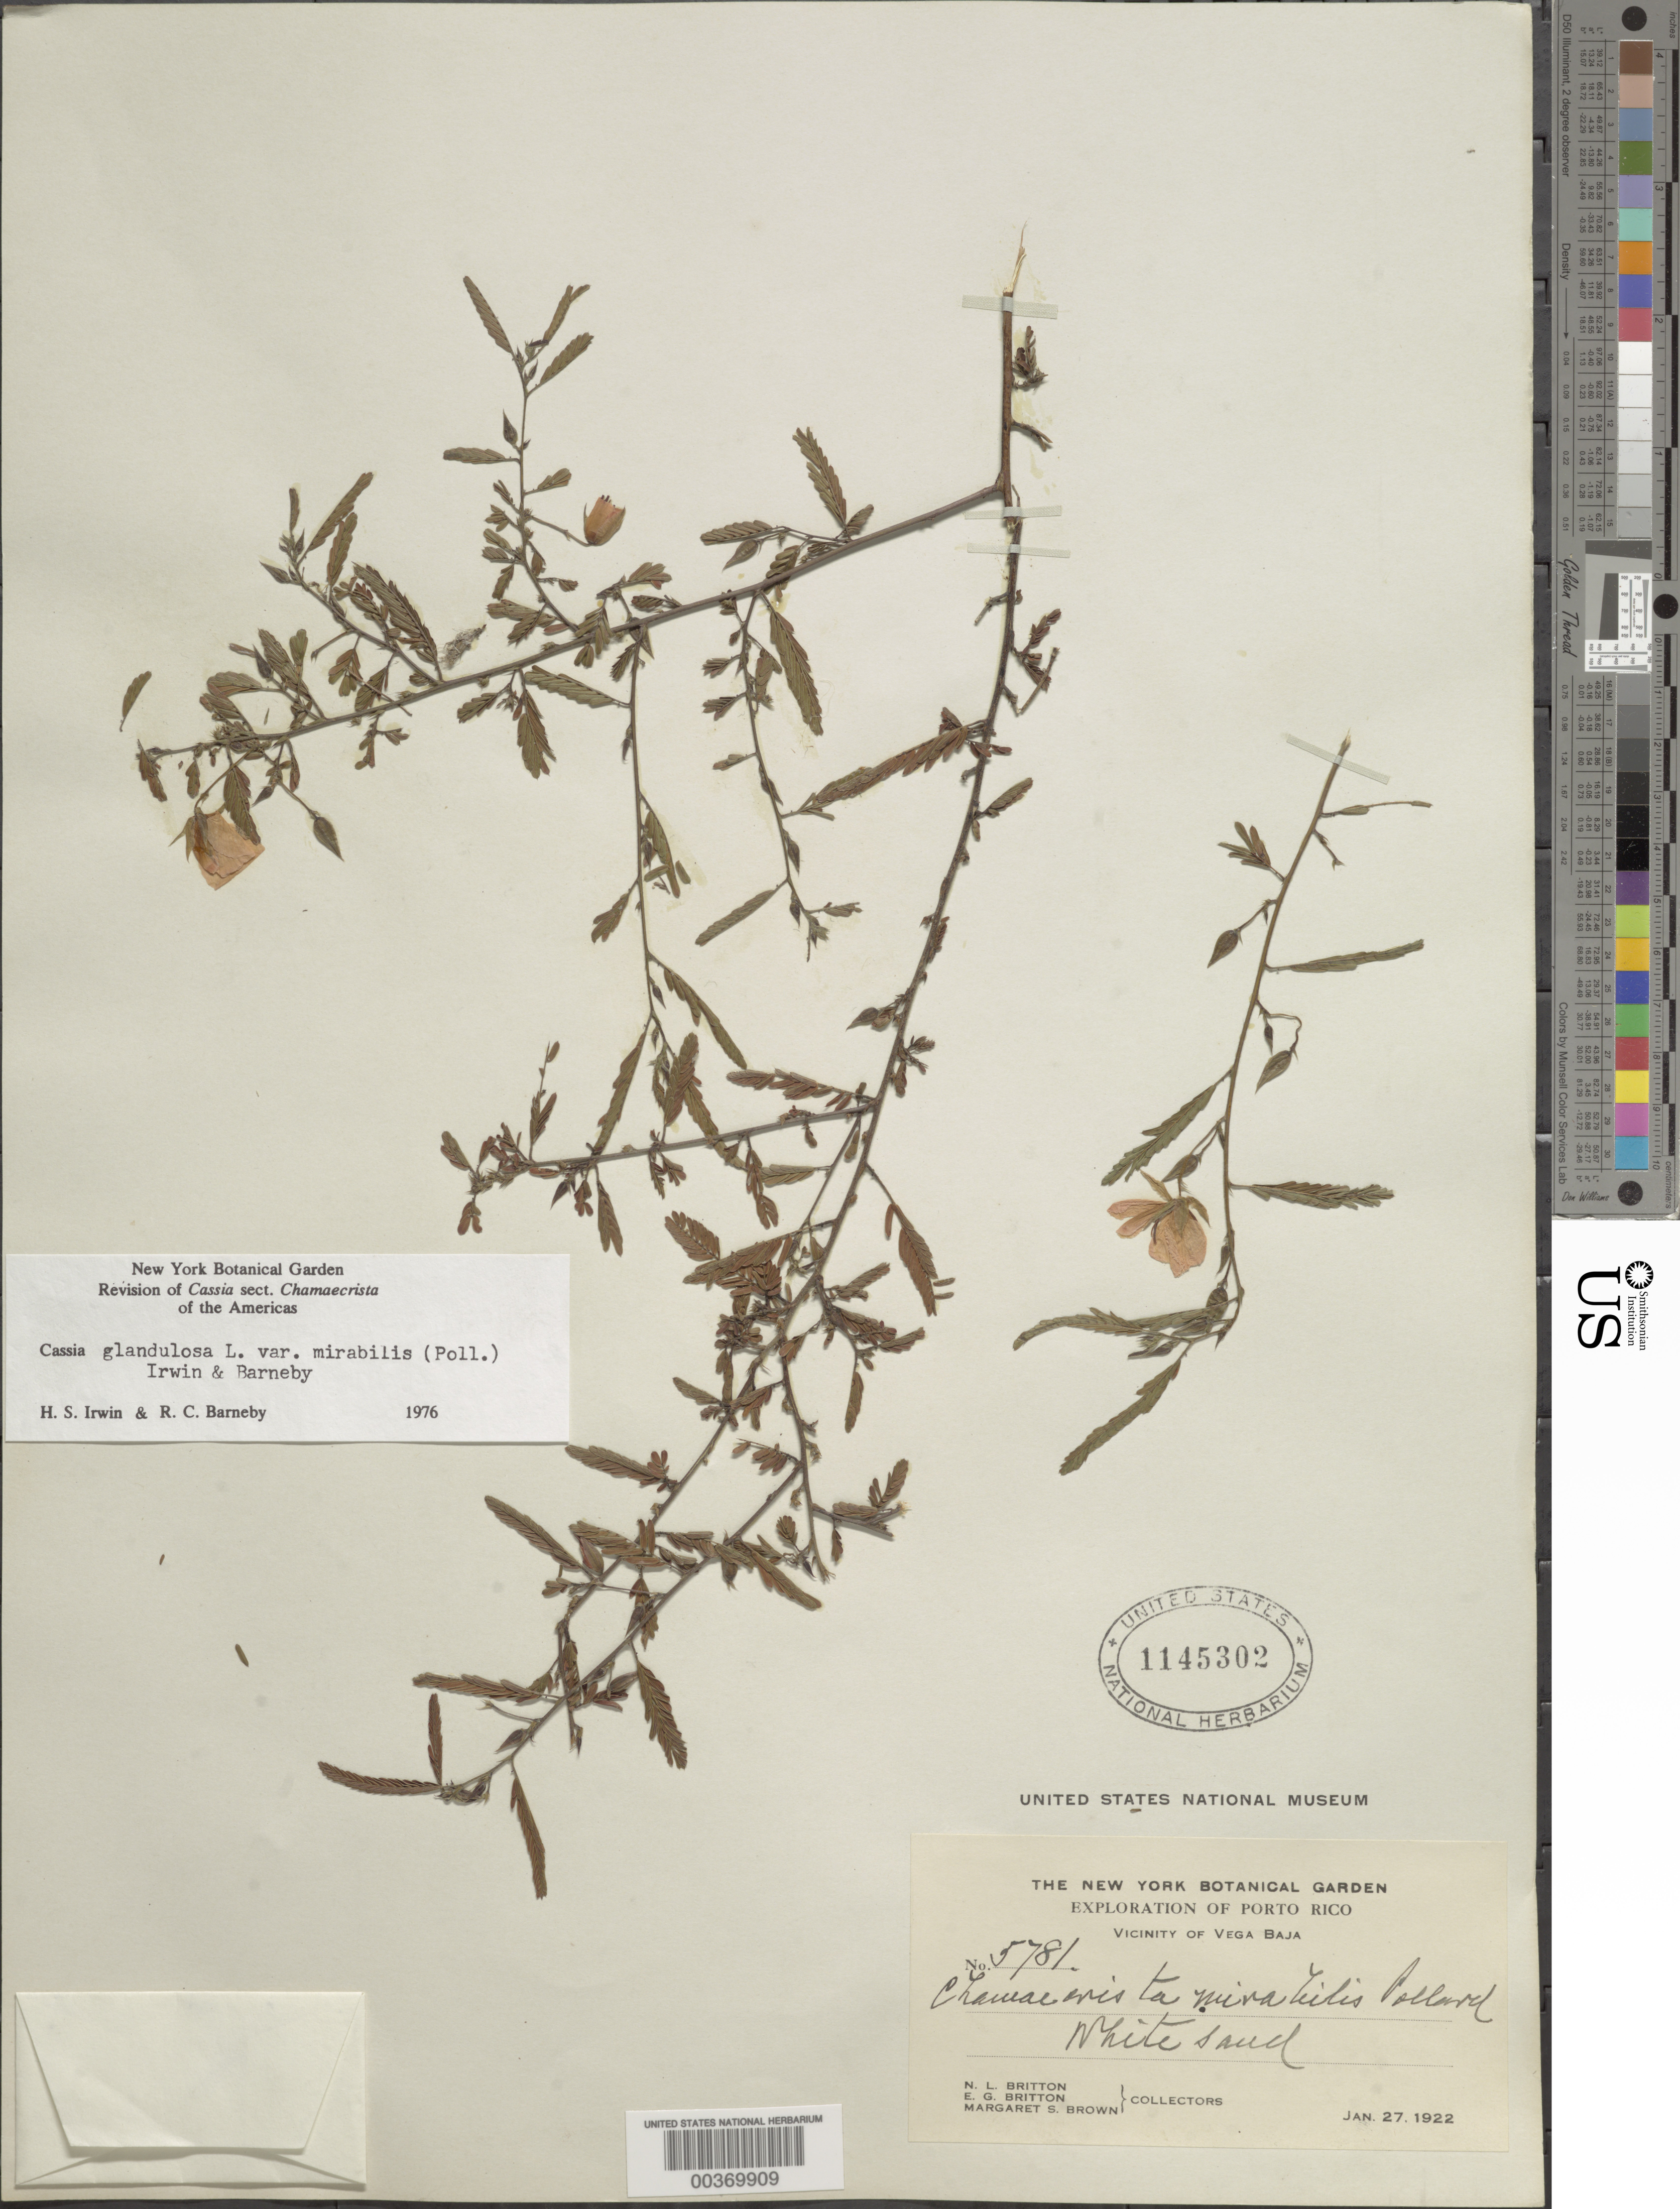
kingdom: Plantae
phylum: Tracheophyta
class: Magnoliopsida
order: Fabales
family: Fabaceae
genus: Chamaecrista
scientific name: Chamaecrista glandulosa var. mirabilis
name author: (Pollard) H.S. Irwin & Barneby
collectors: N. Britton, E. G. Britton & M. S. Brown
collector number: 5781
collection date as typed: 27 Jan 1922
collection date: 1922-01-27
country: Puerto Rico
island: Greater Antilles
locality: Vicinity of vega baja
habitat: White sand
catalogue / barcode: US 1145302